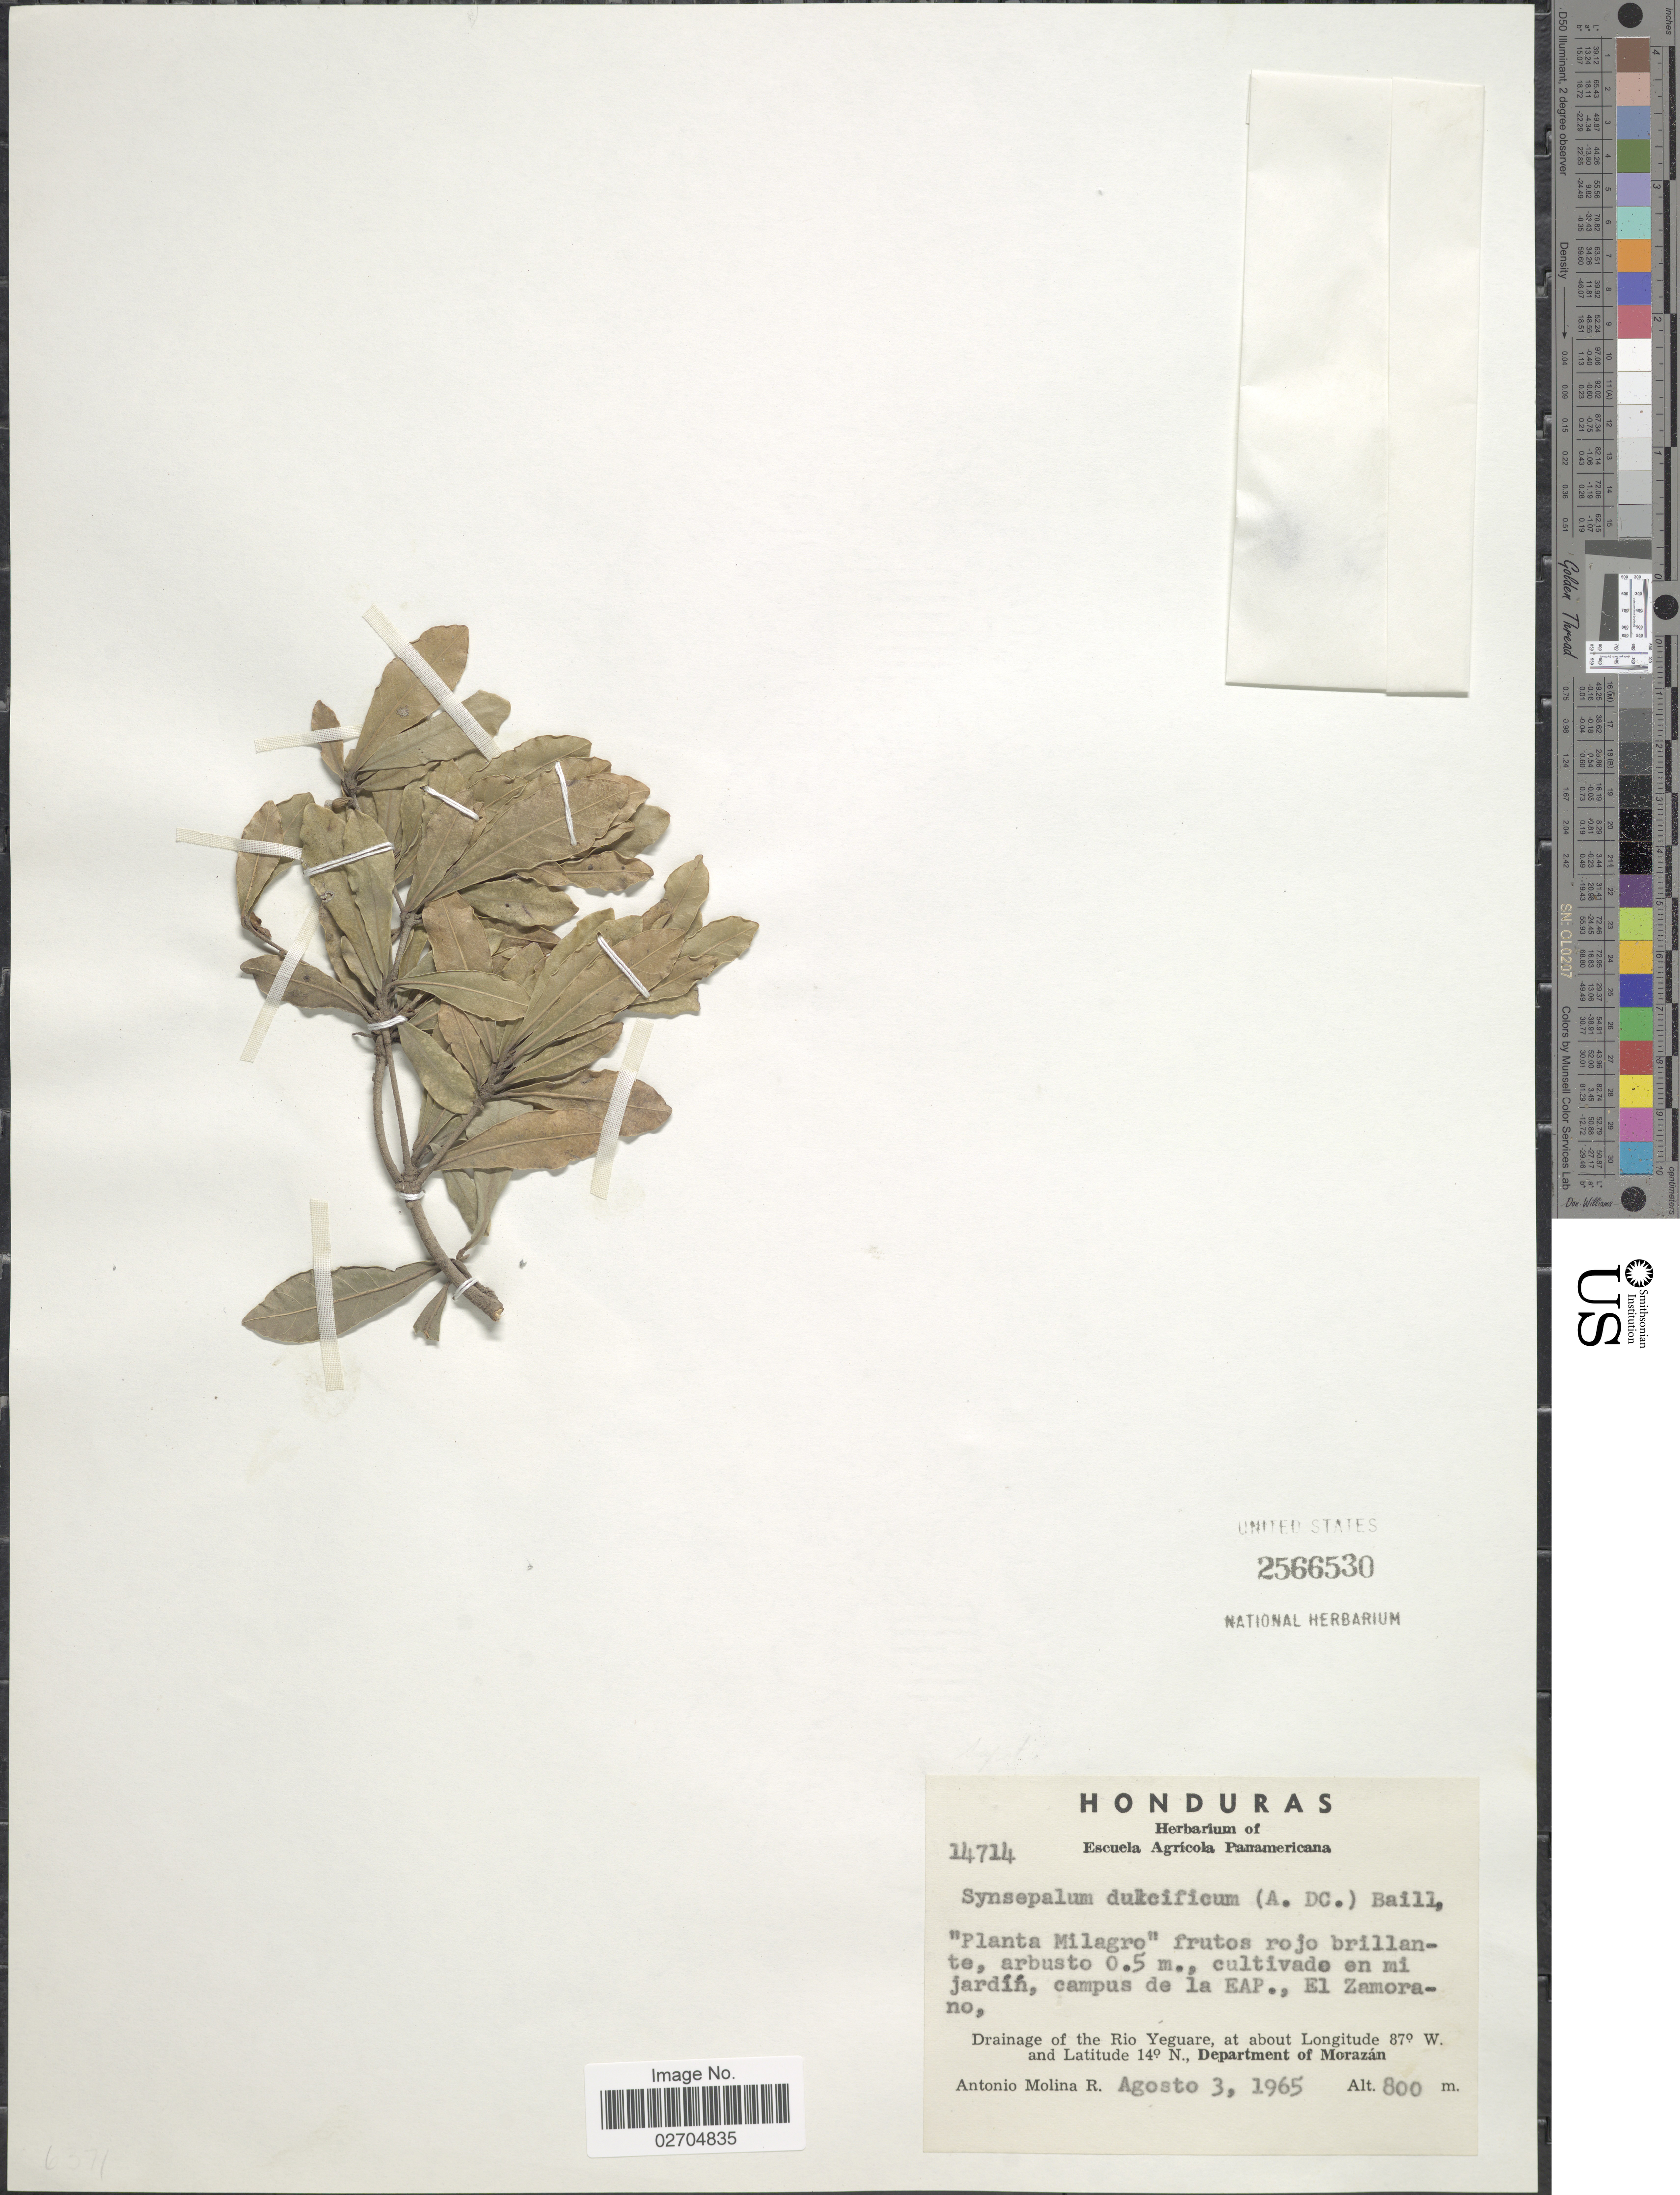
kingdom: Plantae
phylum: Tracheophyta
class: Magnoliopsida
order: Ericales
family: Sapotaceae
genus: Synsepalum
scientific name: Synsepalum dulcificum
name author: (Schumach. & Thonn.) Daniell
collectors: A. Molina R.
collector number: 14714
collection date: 1965-08-03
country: Honduras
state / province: Fco. Morazán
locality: En mi jardín, campus de la EAP., El Zamorano. Drainage of the Rio Yeguare, Department of Morazán.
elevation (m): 800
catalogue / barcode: US 2566530